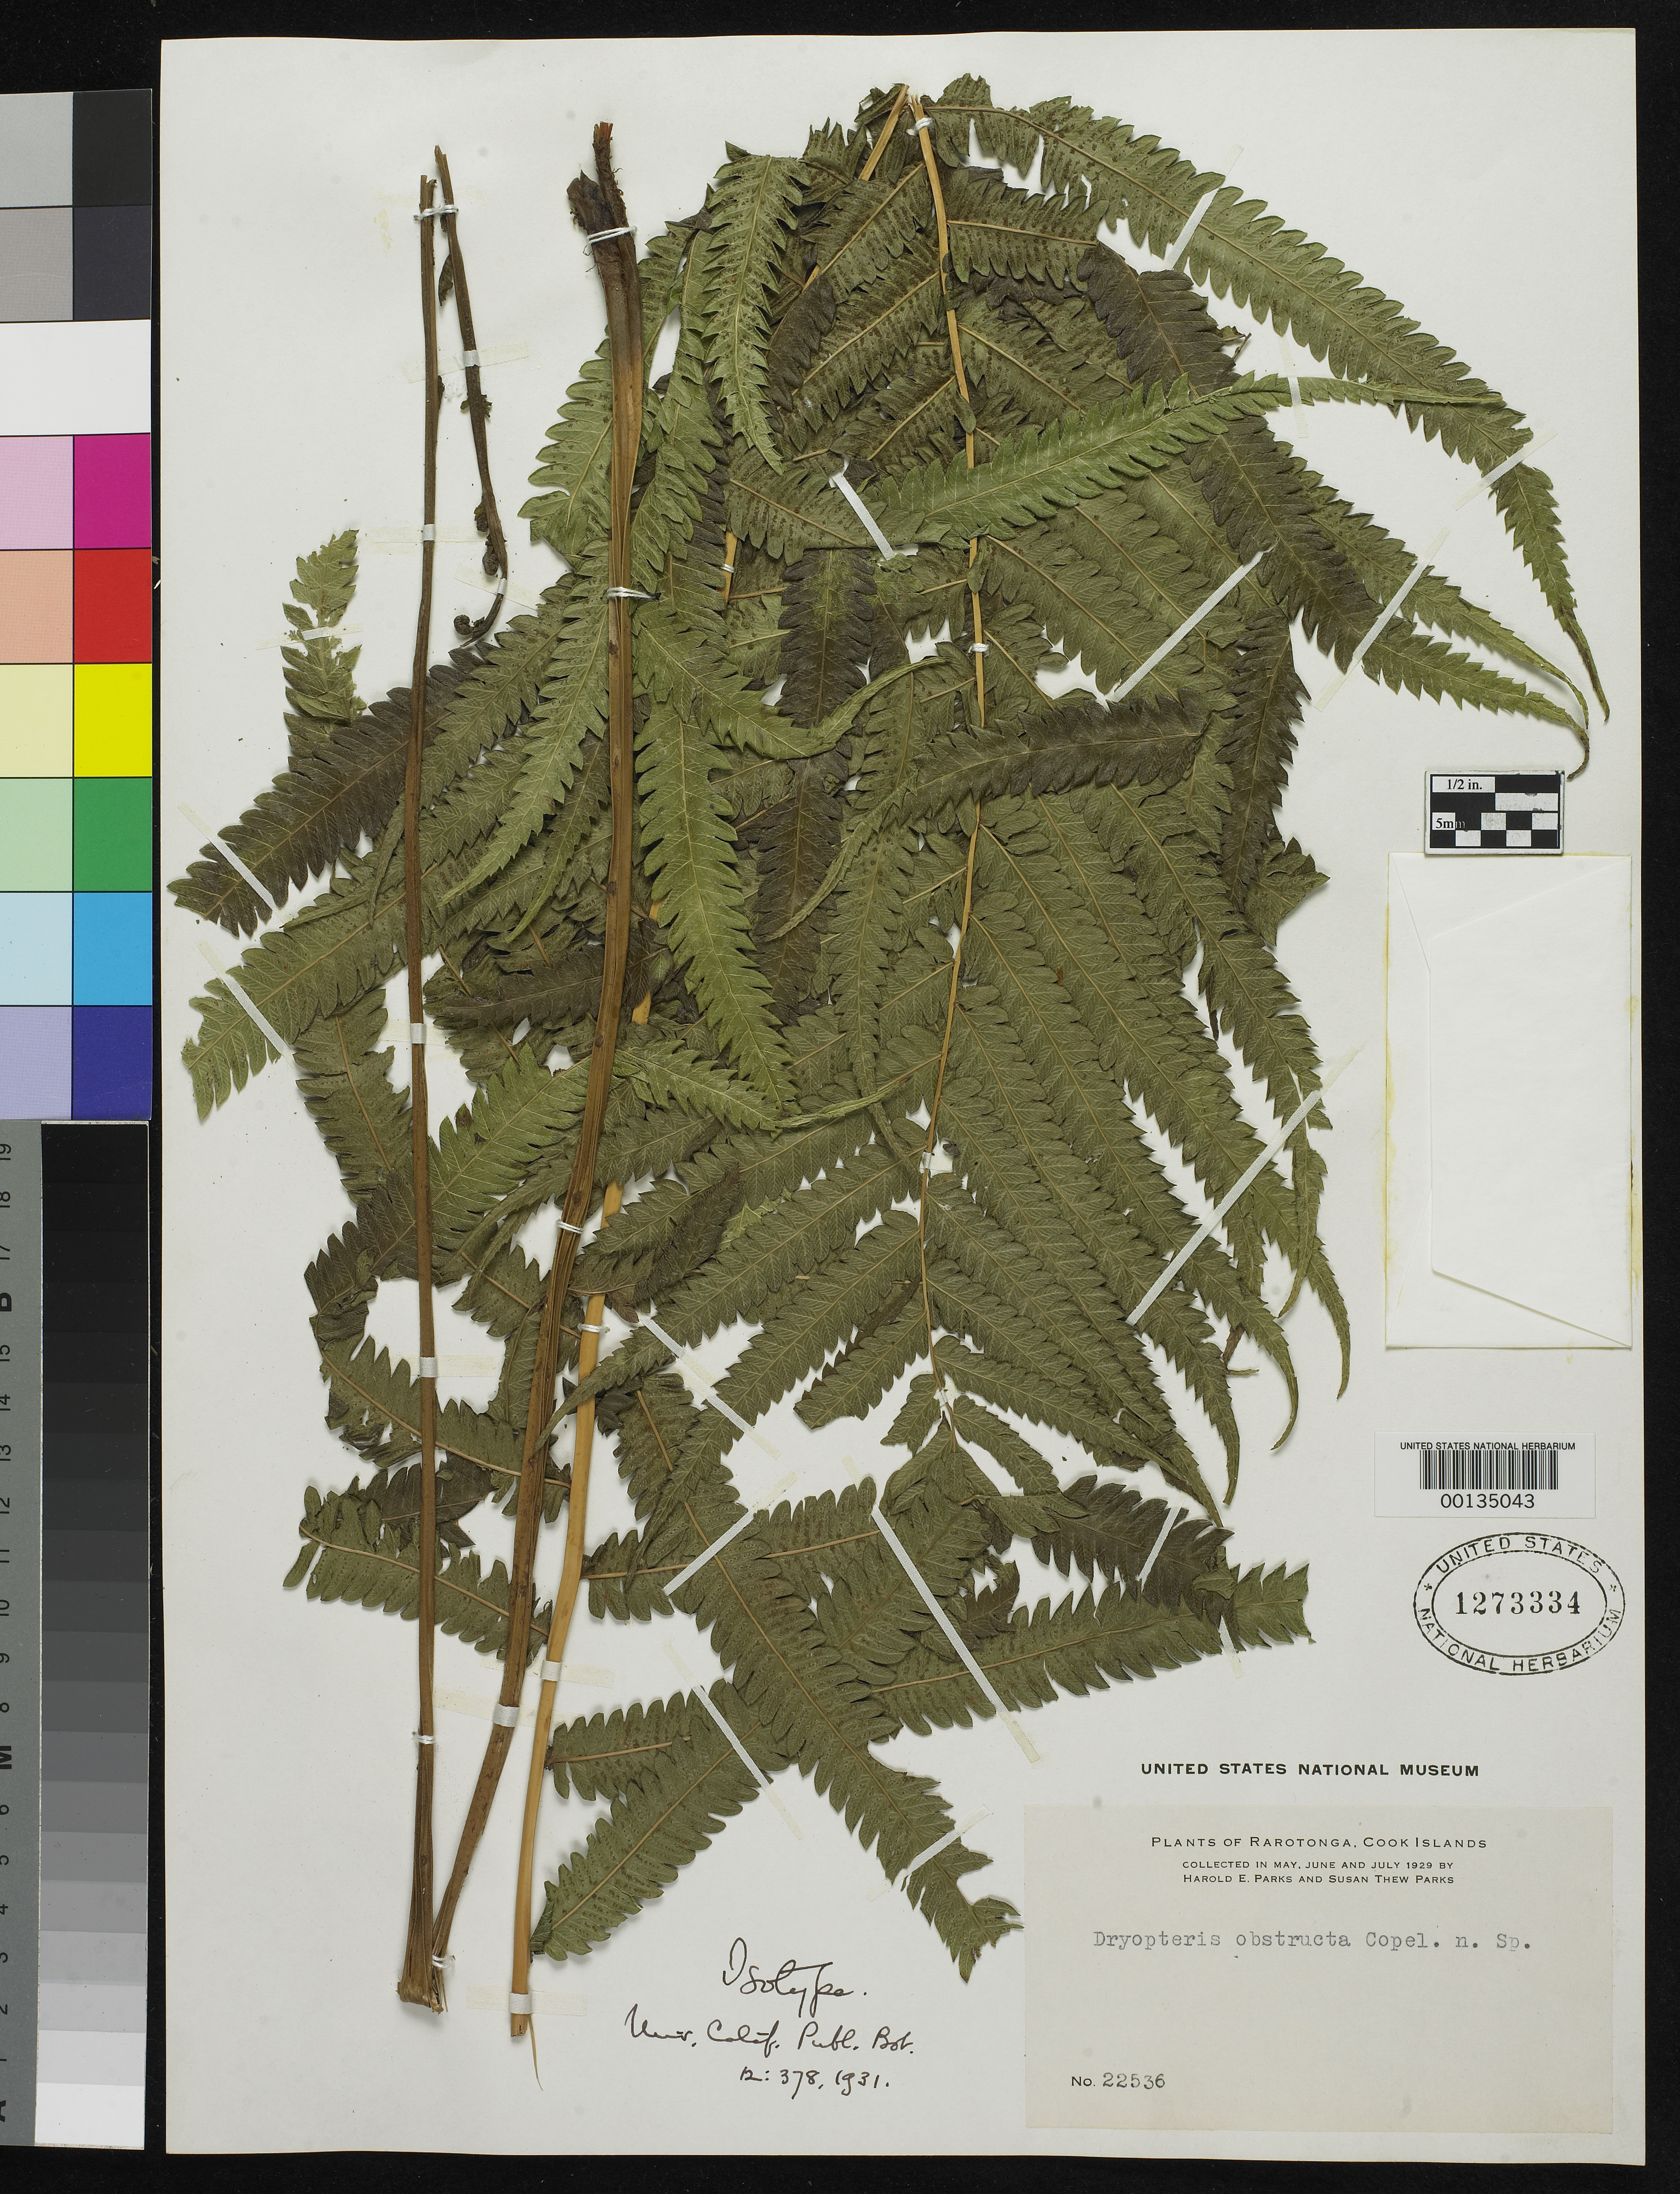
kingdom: Plantae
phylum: Tracheophyta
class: Polypodiopsida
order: Polypodiales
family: Dryopteridaceae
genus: Dryopteris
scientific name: Dryopteris obstructa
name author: Copel.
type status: Isotype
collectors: H. E. Parks & S. Parks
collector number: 22536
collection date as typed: May 1929 to -- Jul 1929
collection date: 1929-05/1929-07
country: Cook Islands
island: Rarotonga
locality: Avatiu Valley.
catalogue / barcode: US 1273334